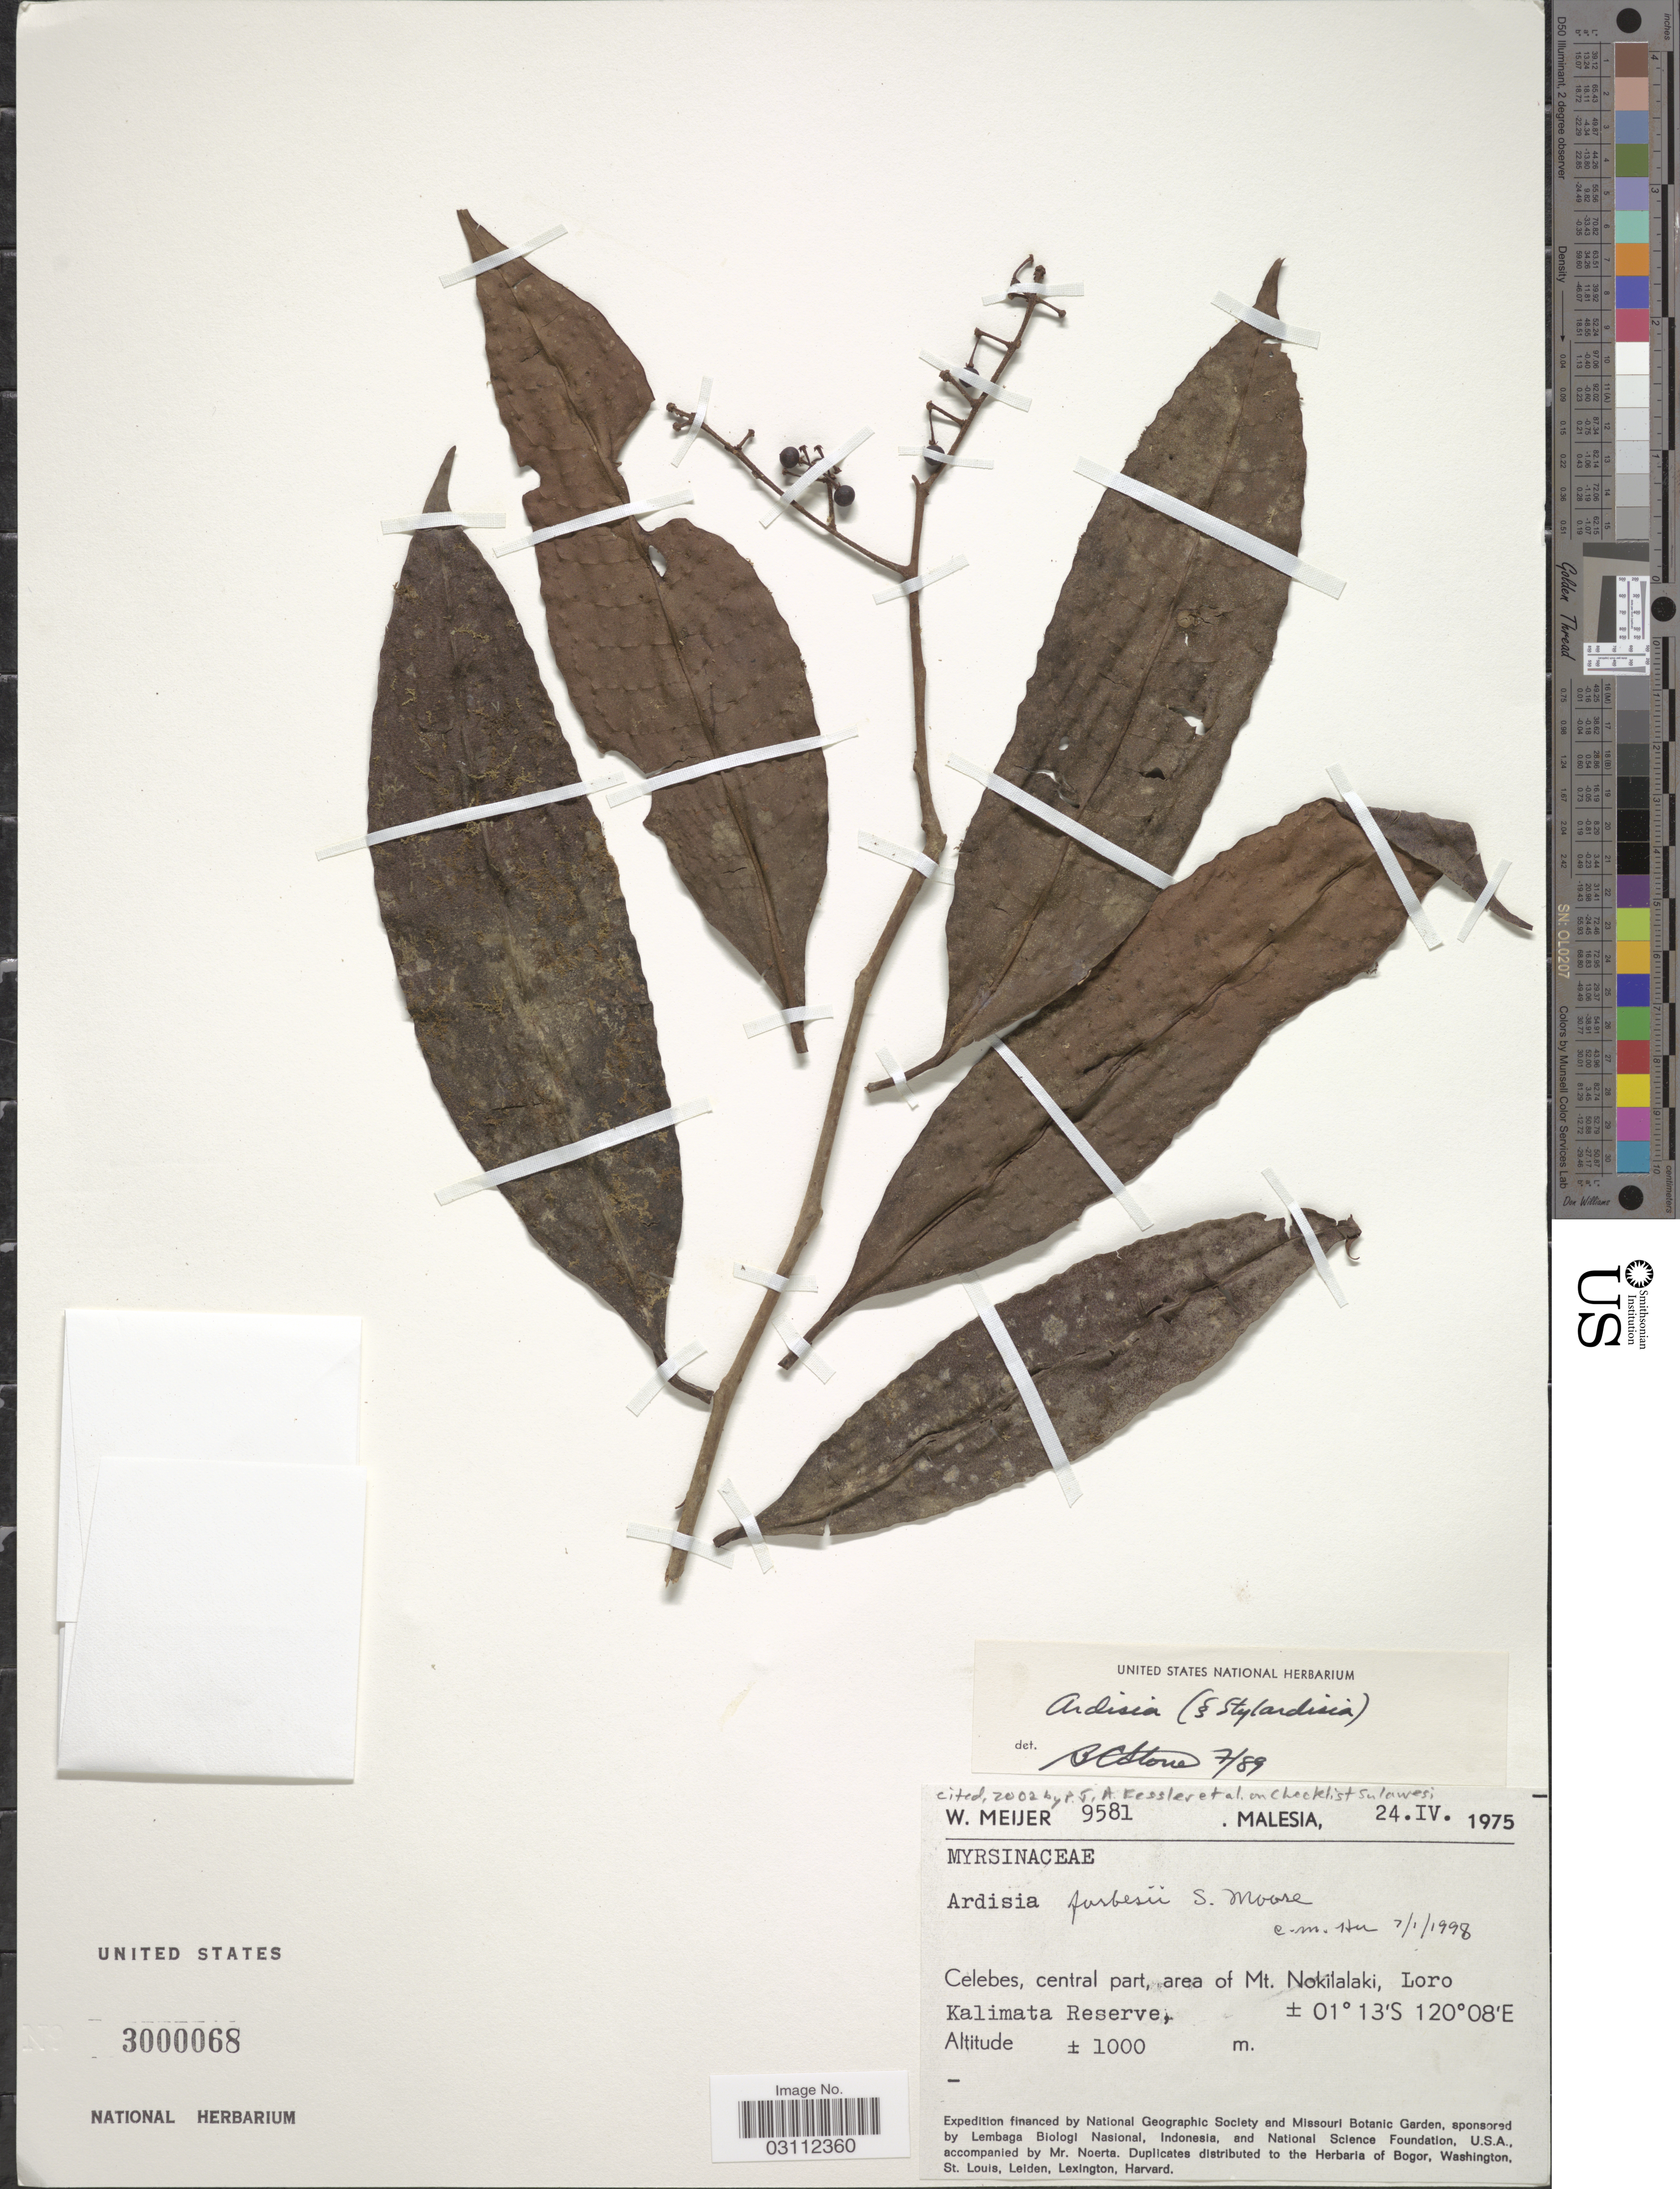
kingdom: Plantae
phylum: Tracheophyta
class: Magnoliopsida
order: Ericales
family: Primulaceae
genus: Ardisia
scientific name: Ardisia forbesii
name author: S. Moore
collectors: W. Meijer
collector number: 9581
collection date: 1975-04-24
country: Malaysia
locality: Celebes, central part, area of Mt. Nokilalaki, Loro Kalimata Reserve.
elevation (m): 1000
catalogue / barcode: US 3000068